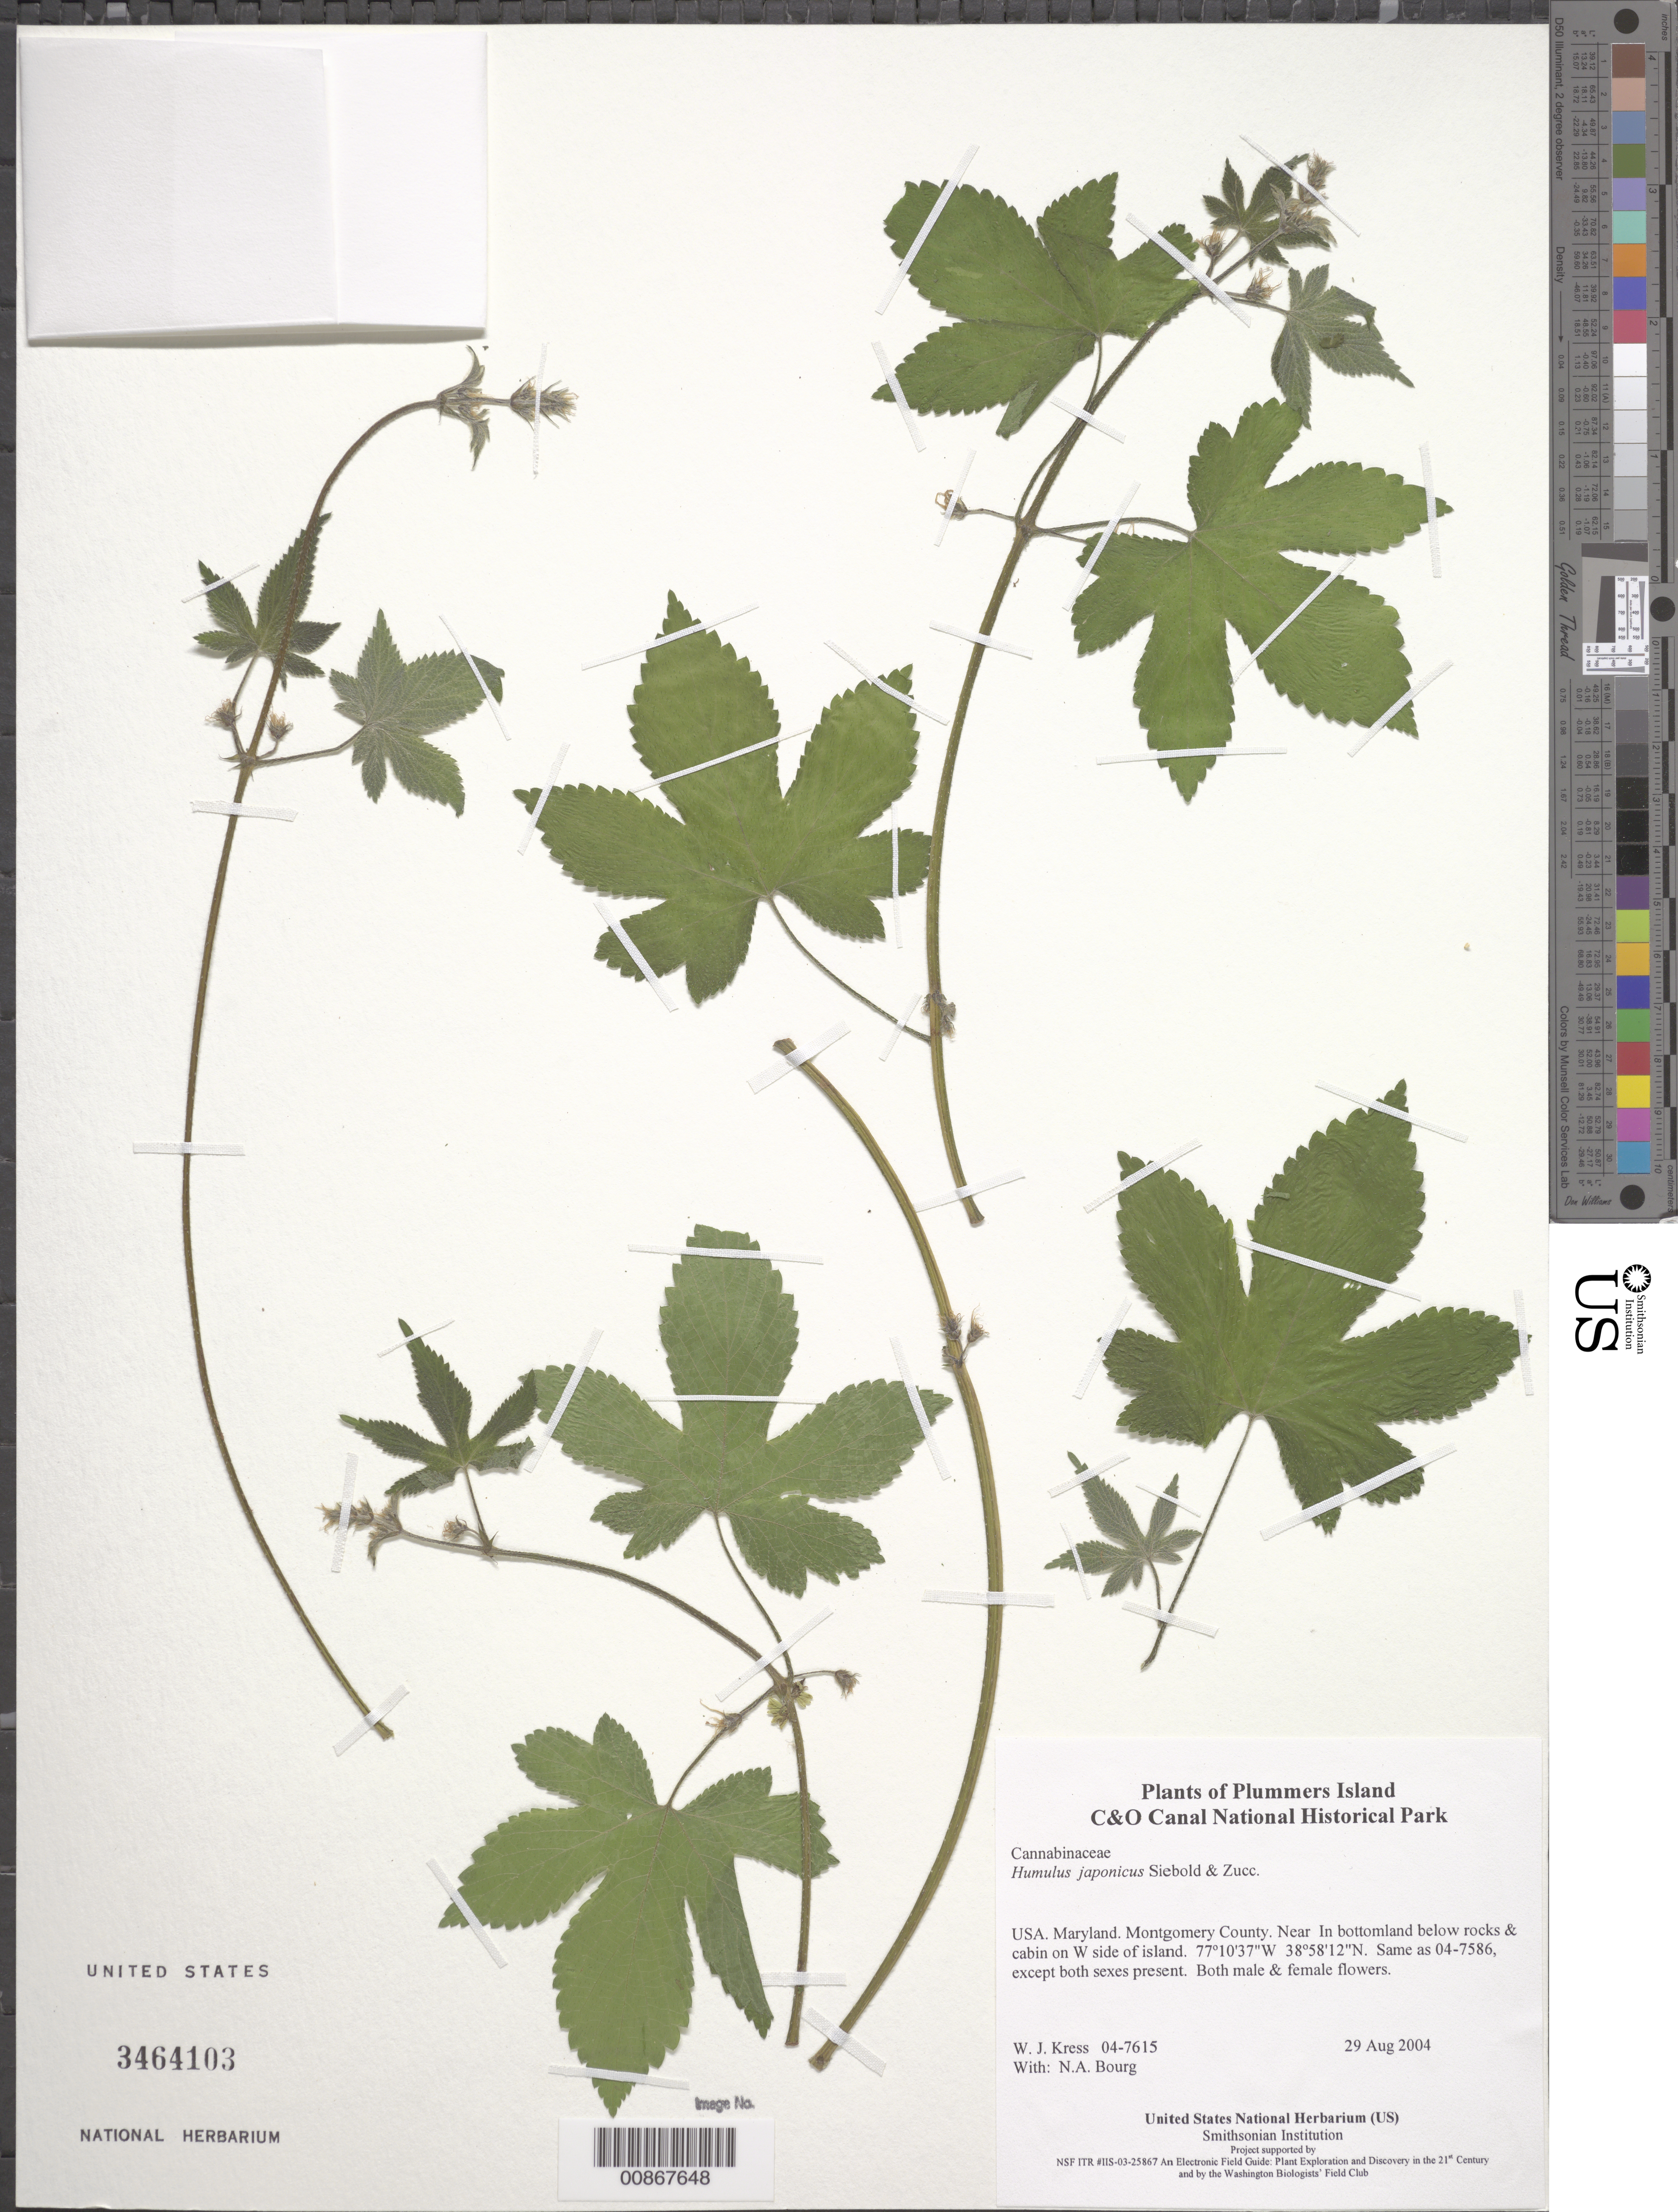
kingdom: Plantae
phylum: Tracheophyta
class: Magnoliopsida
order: Rosales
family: Cannabaceae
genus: Humulus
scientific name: Humulus japonicus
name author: Siebold & Zucc.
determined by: Bourg, N. A.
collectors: W. J. Kress & N. A. Bourg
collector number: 04-7615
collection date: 2004-08-29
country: United States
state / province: Maryland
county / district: Montgomery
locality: Chesapeake and Ohio Canal National Historical Park, Plummers Island. In bottomland below rocks & cabin on W side of island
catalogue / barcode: US 3464103